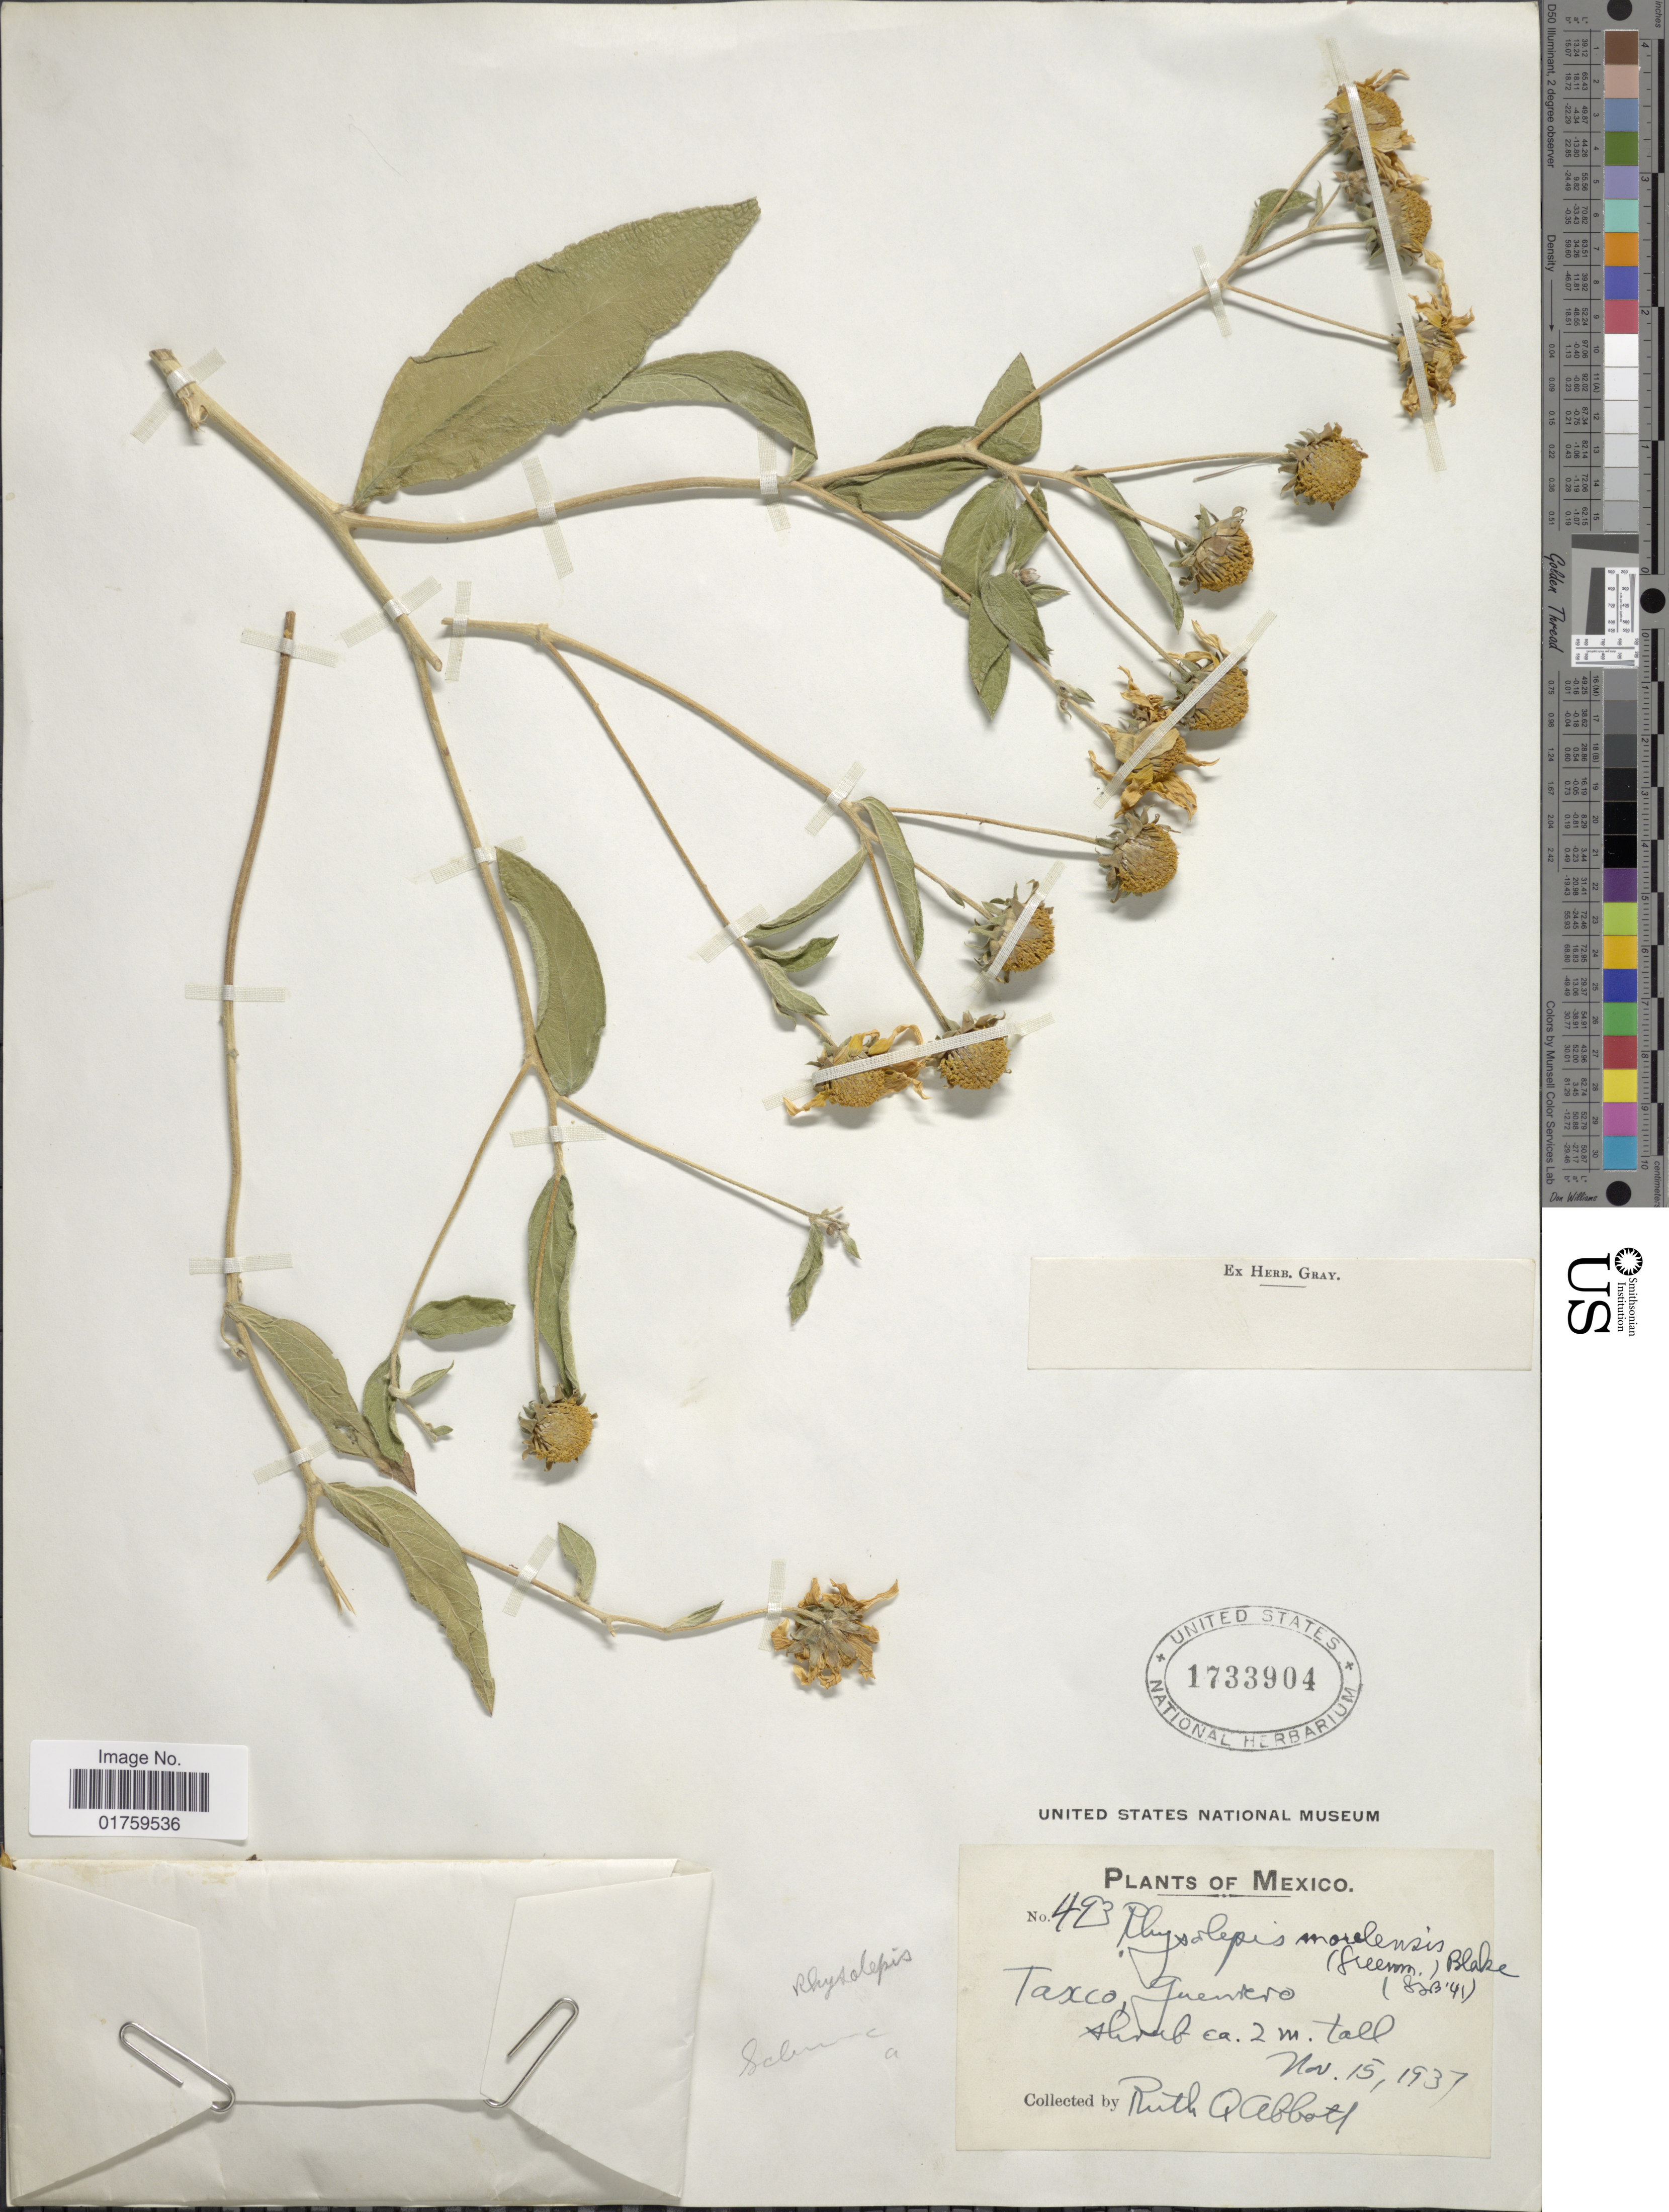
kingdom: Plantae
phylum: Tracheophyta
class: Magnoliopsida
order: Asterales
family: Asteraceae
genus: Rhysolepis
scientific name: Rhysolepis morelensis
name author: Greenm.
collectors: R. Q. Abbott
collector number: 493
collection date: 1937-11-15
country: Mexico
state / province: Guerrero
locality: Taxco, Guerrero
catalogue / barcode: US 1733904